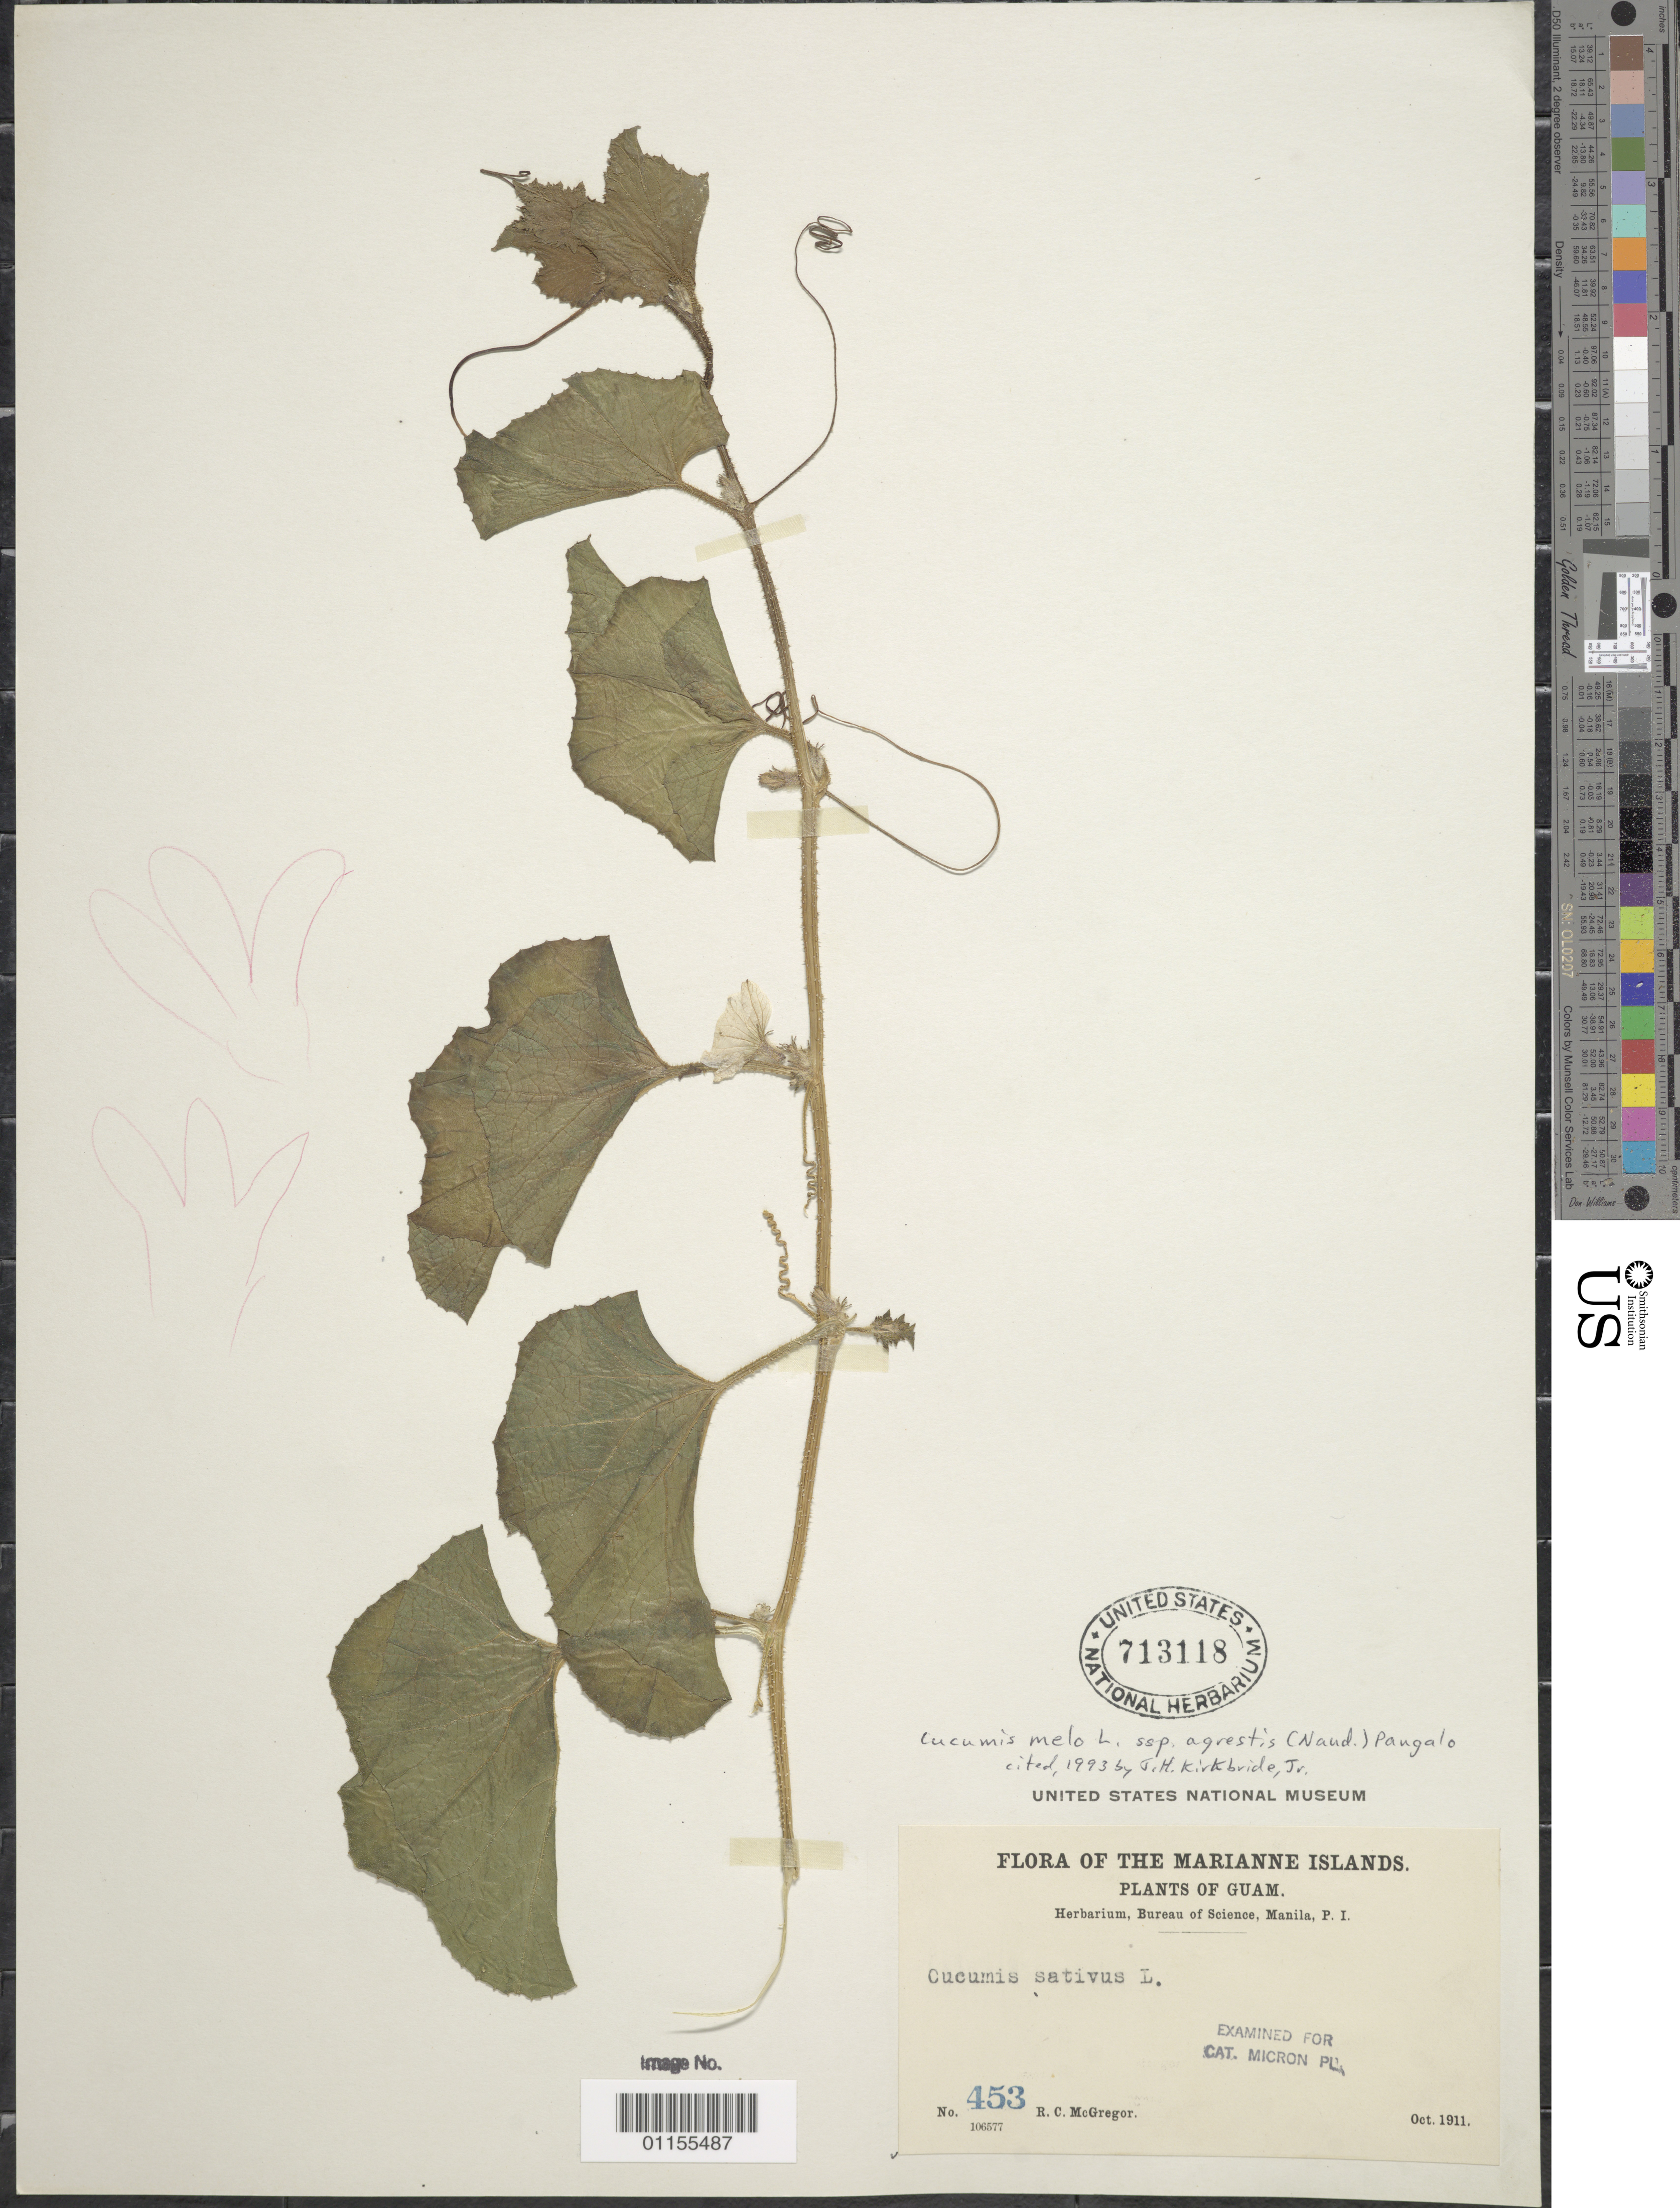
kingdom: Plantae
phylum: Tracheophyta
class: Magnoliopsida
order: Cucurbitales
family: Cucurbitaceae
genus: Cucumis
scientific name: Cucumis melo subsp. agrestis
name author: (Naudin) Pangalo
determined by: Kirkbride, J. H.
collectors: R. C. McGregor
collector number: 453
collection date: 1911-10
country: Guam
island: Guam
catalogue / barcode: US 713118